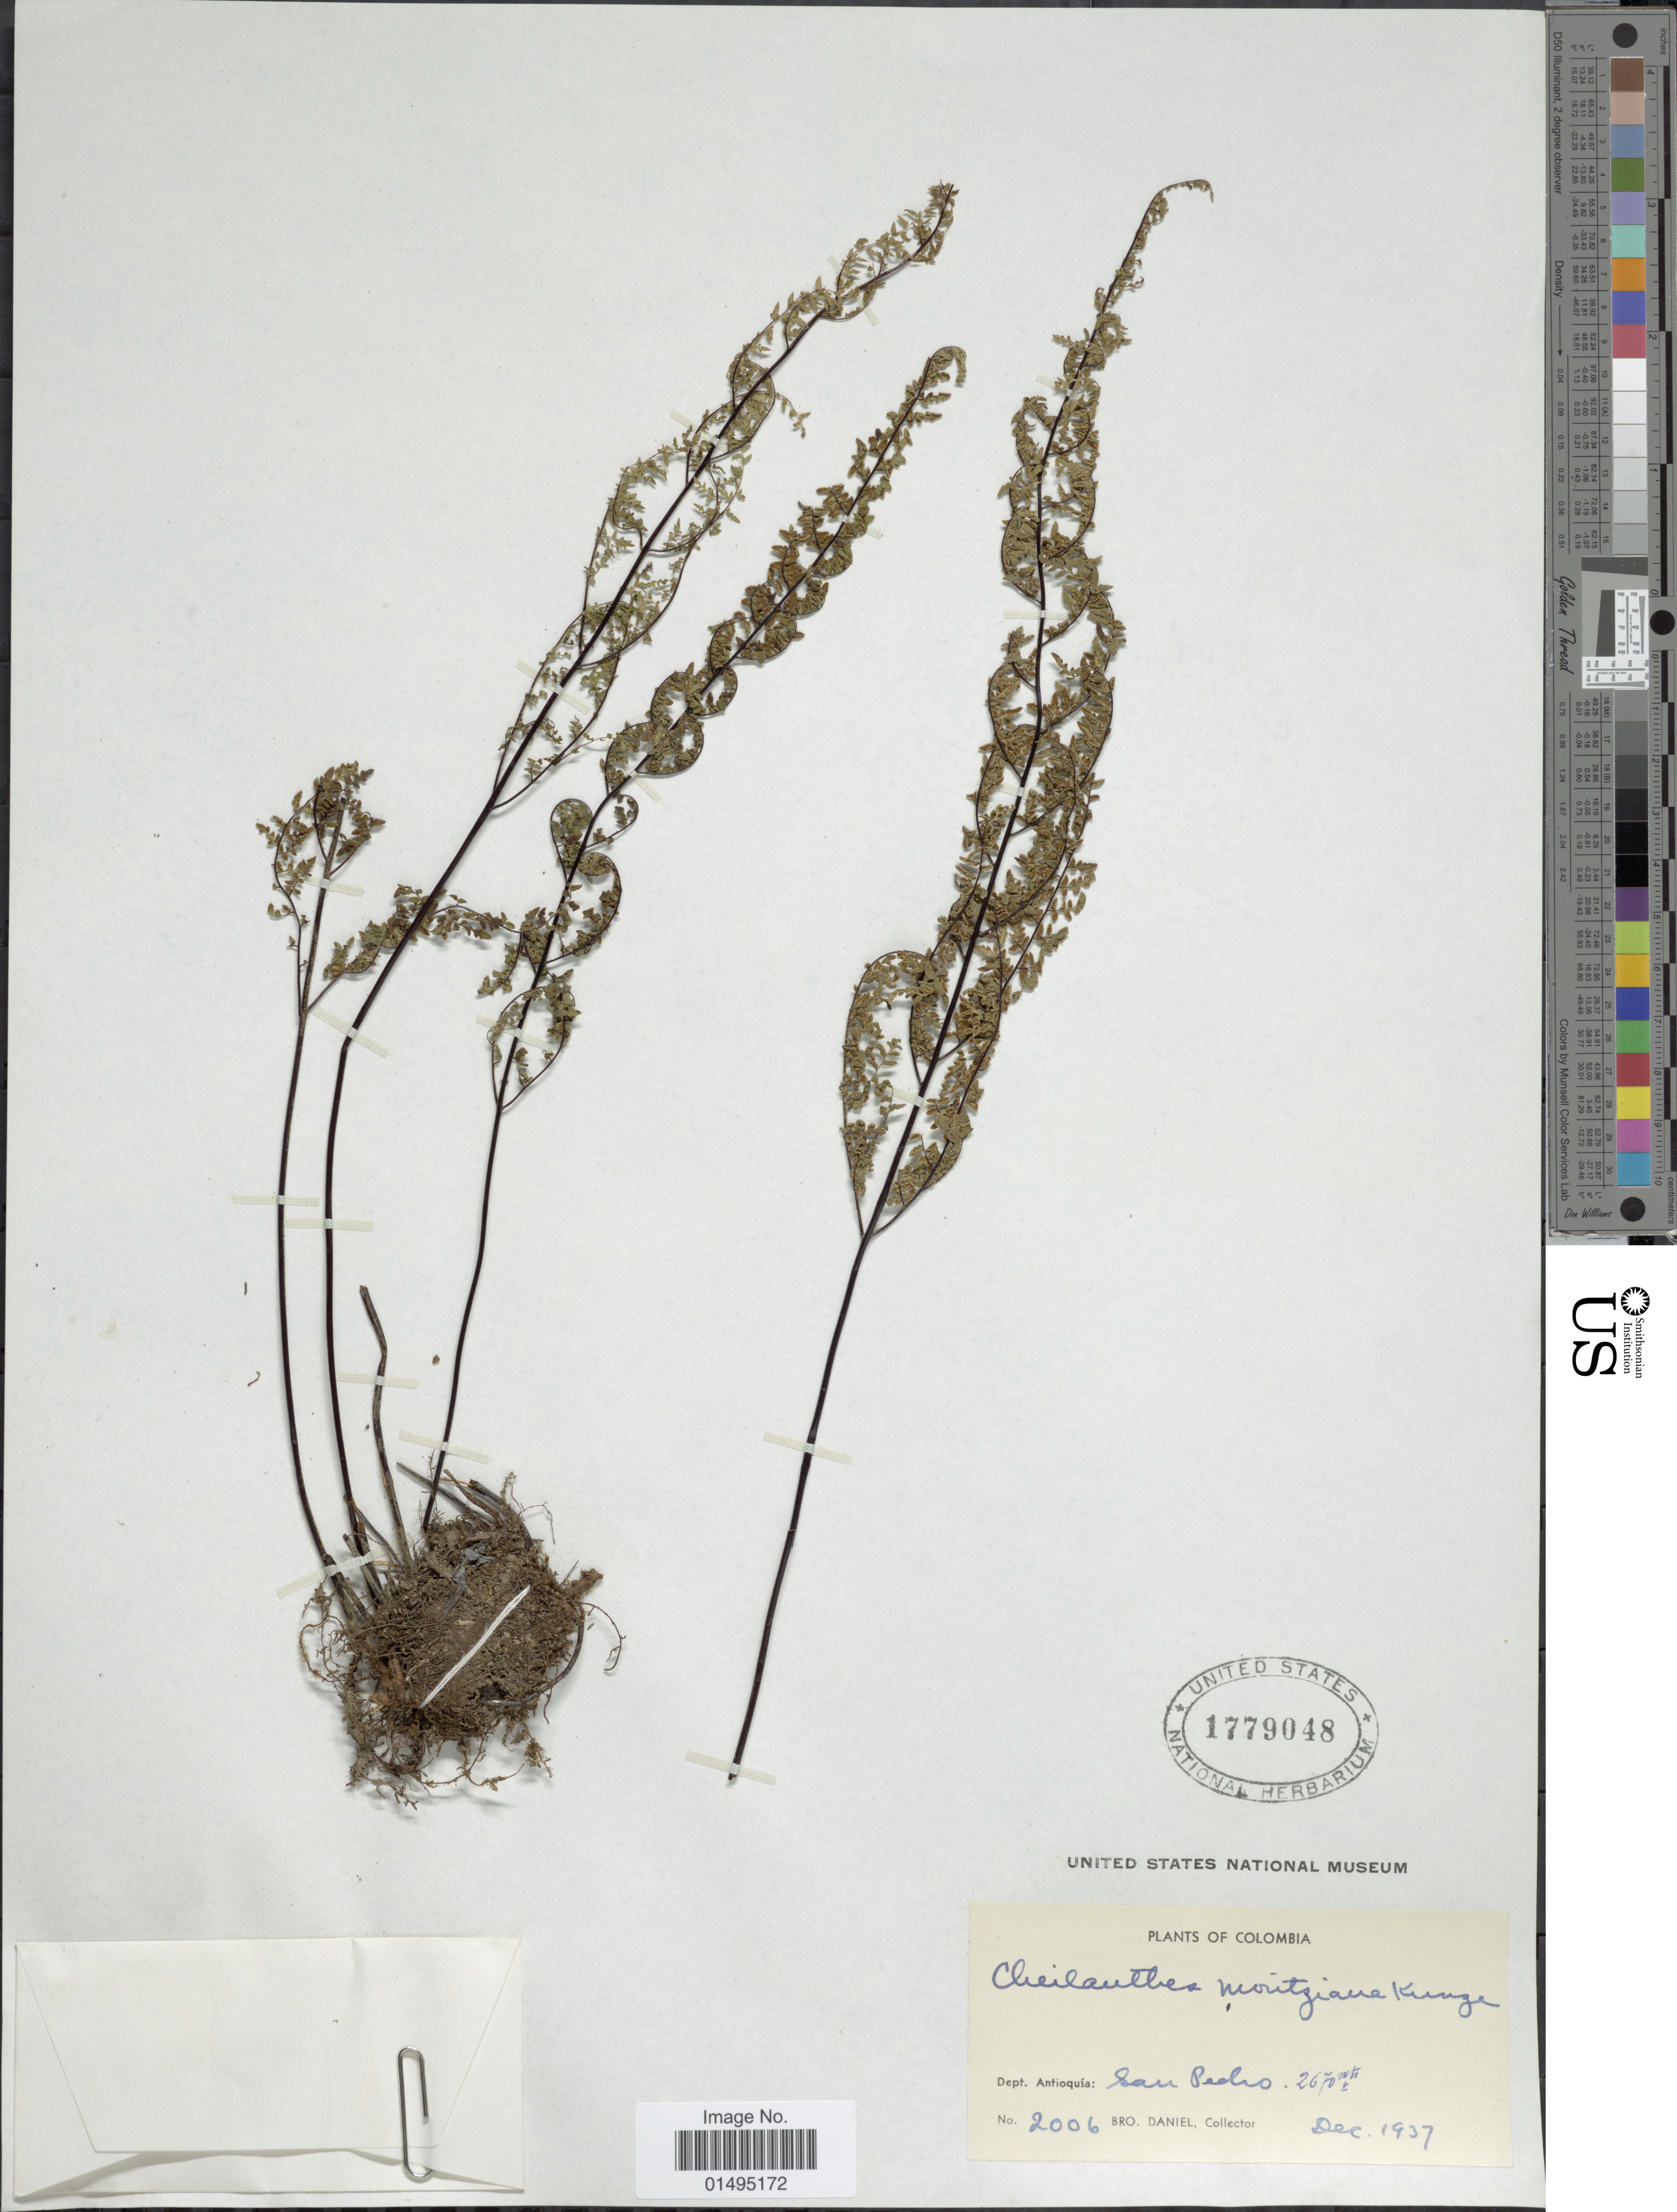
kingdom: Plantae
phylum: Tracheophyta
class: Polypodiopsida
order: Polypodiales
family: Pteridaceae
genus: Myriopteris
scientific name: Myriopteris microphylla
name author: (Sw.) Grusz & Windham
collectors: Bro. Daniel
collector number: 2006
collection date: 1937-12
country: Colombia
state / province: Antioquia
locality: Dept. Antioquia, San Pedro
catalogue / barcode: US 1779048